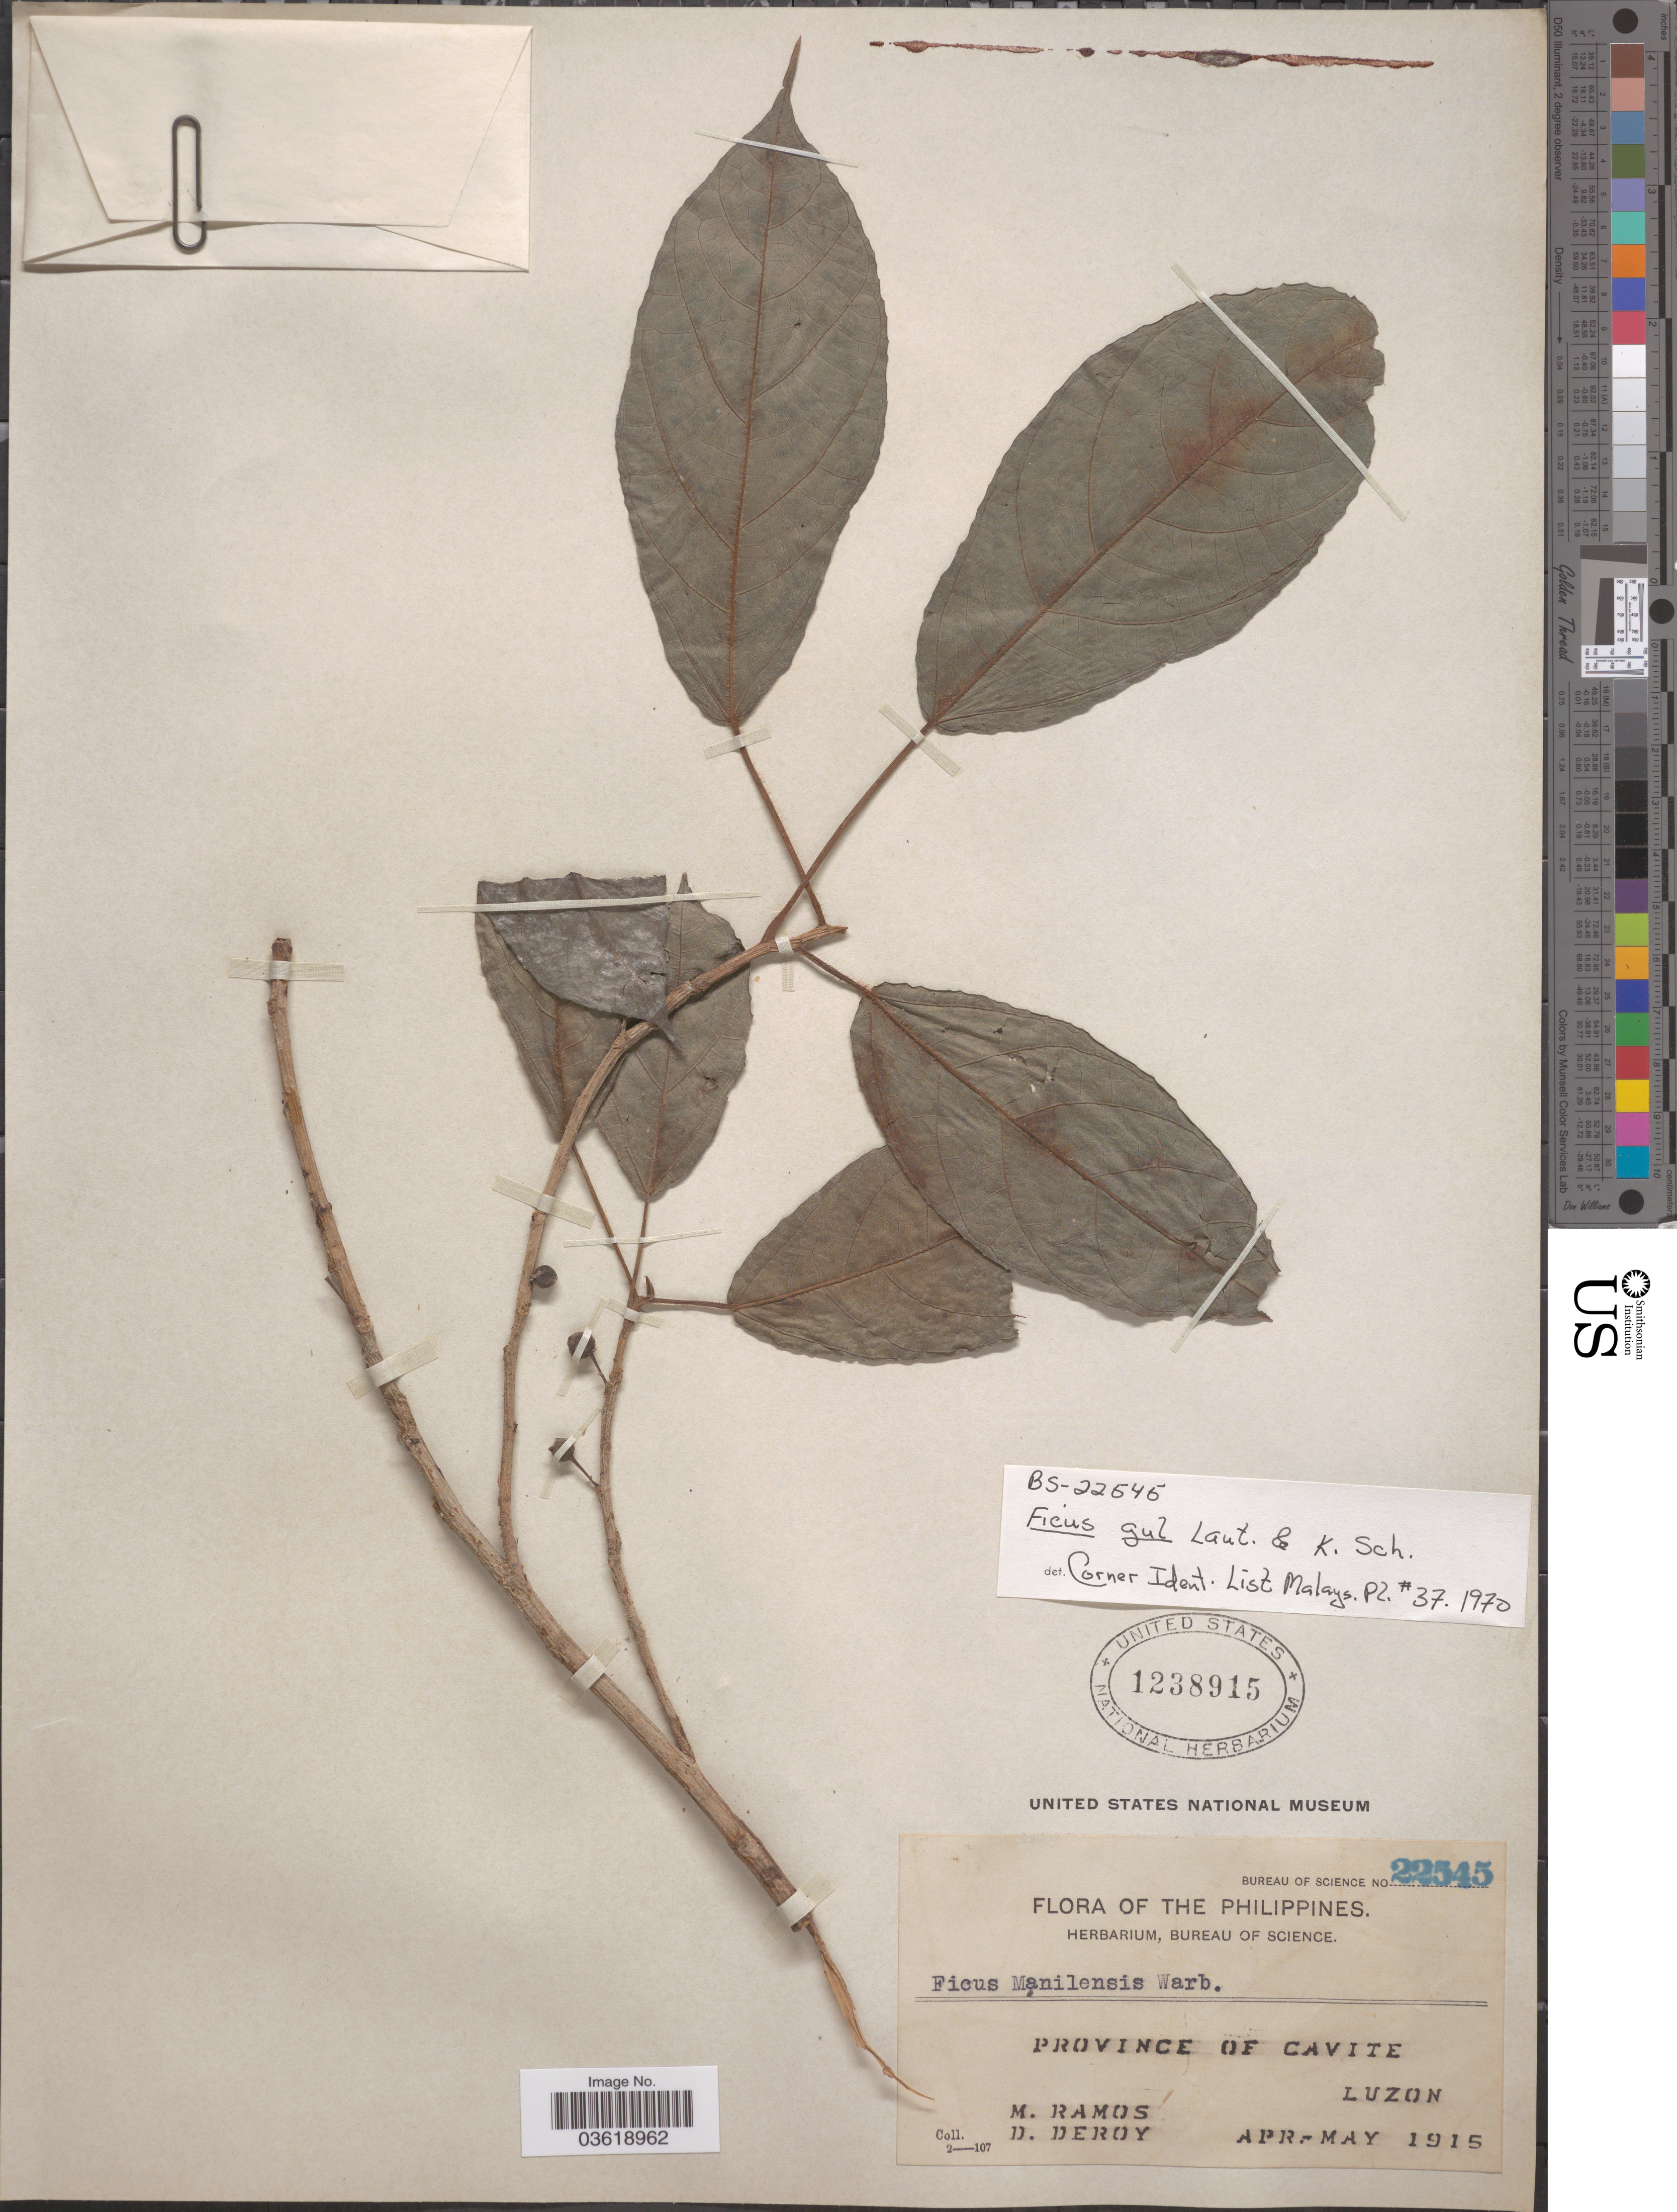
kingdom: Plantae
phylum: Tracheophyta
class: Magnoliopsida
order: Rosales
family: Moraceae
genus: Ficus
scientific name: Ficus gul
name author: Lauterb. & K. Schum.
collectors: M. Ramos & D. Deroy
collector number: Bureau of Science 22545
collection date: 1915-04/1915-05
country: Philippines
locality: Province of Cavite. Luzon.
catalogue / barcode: US 1238915